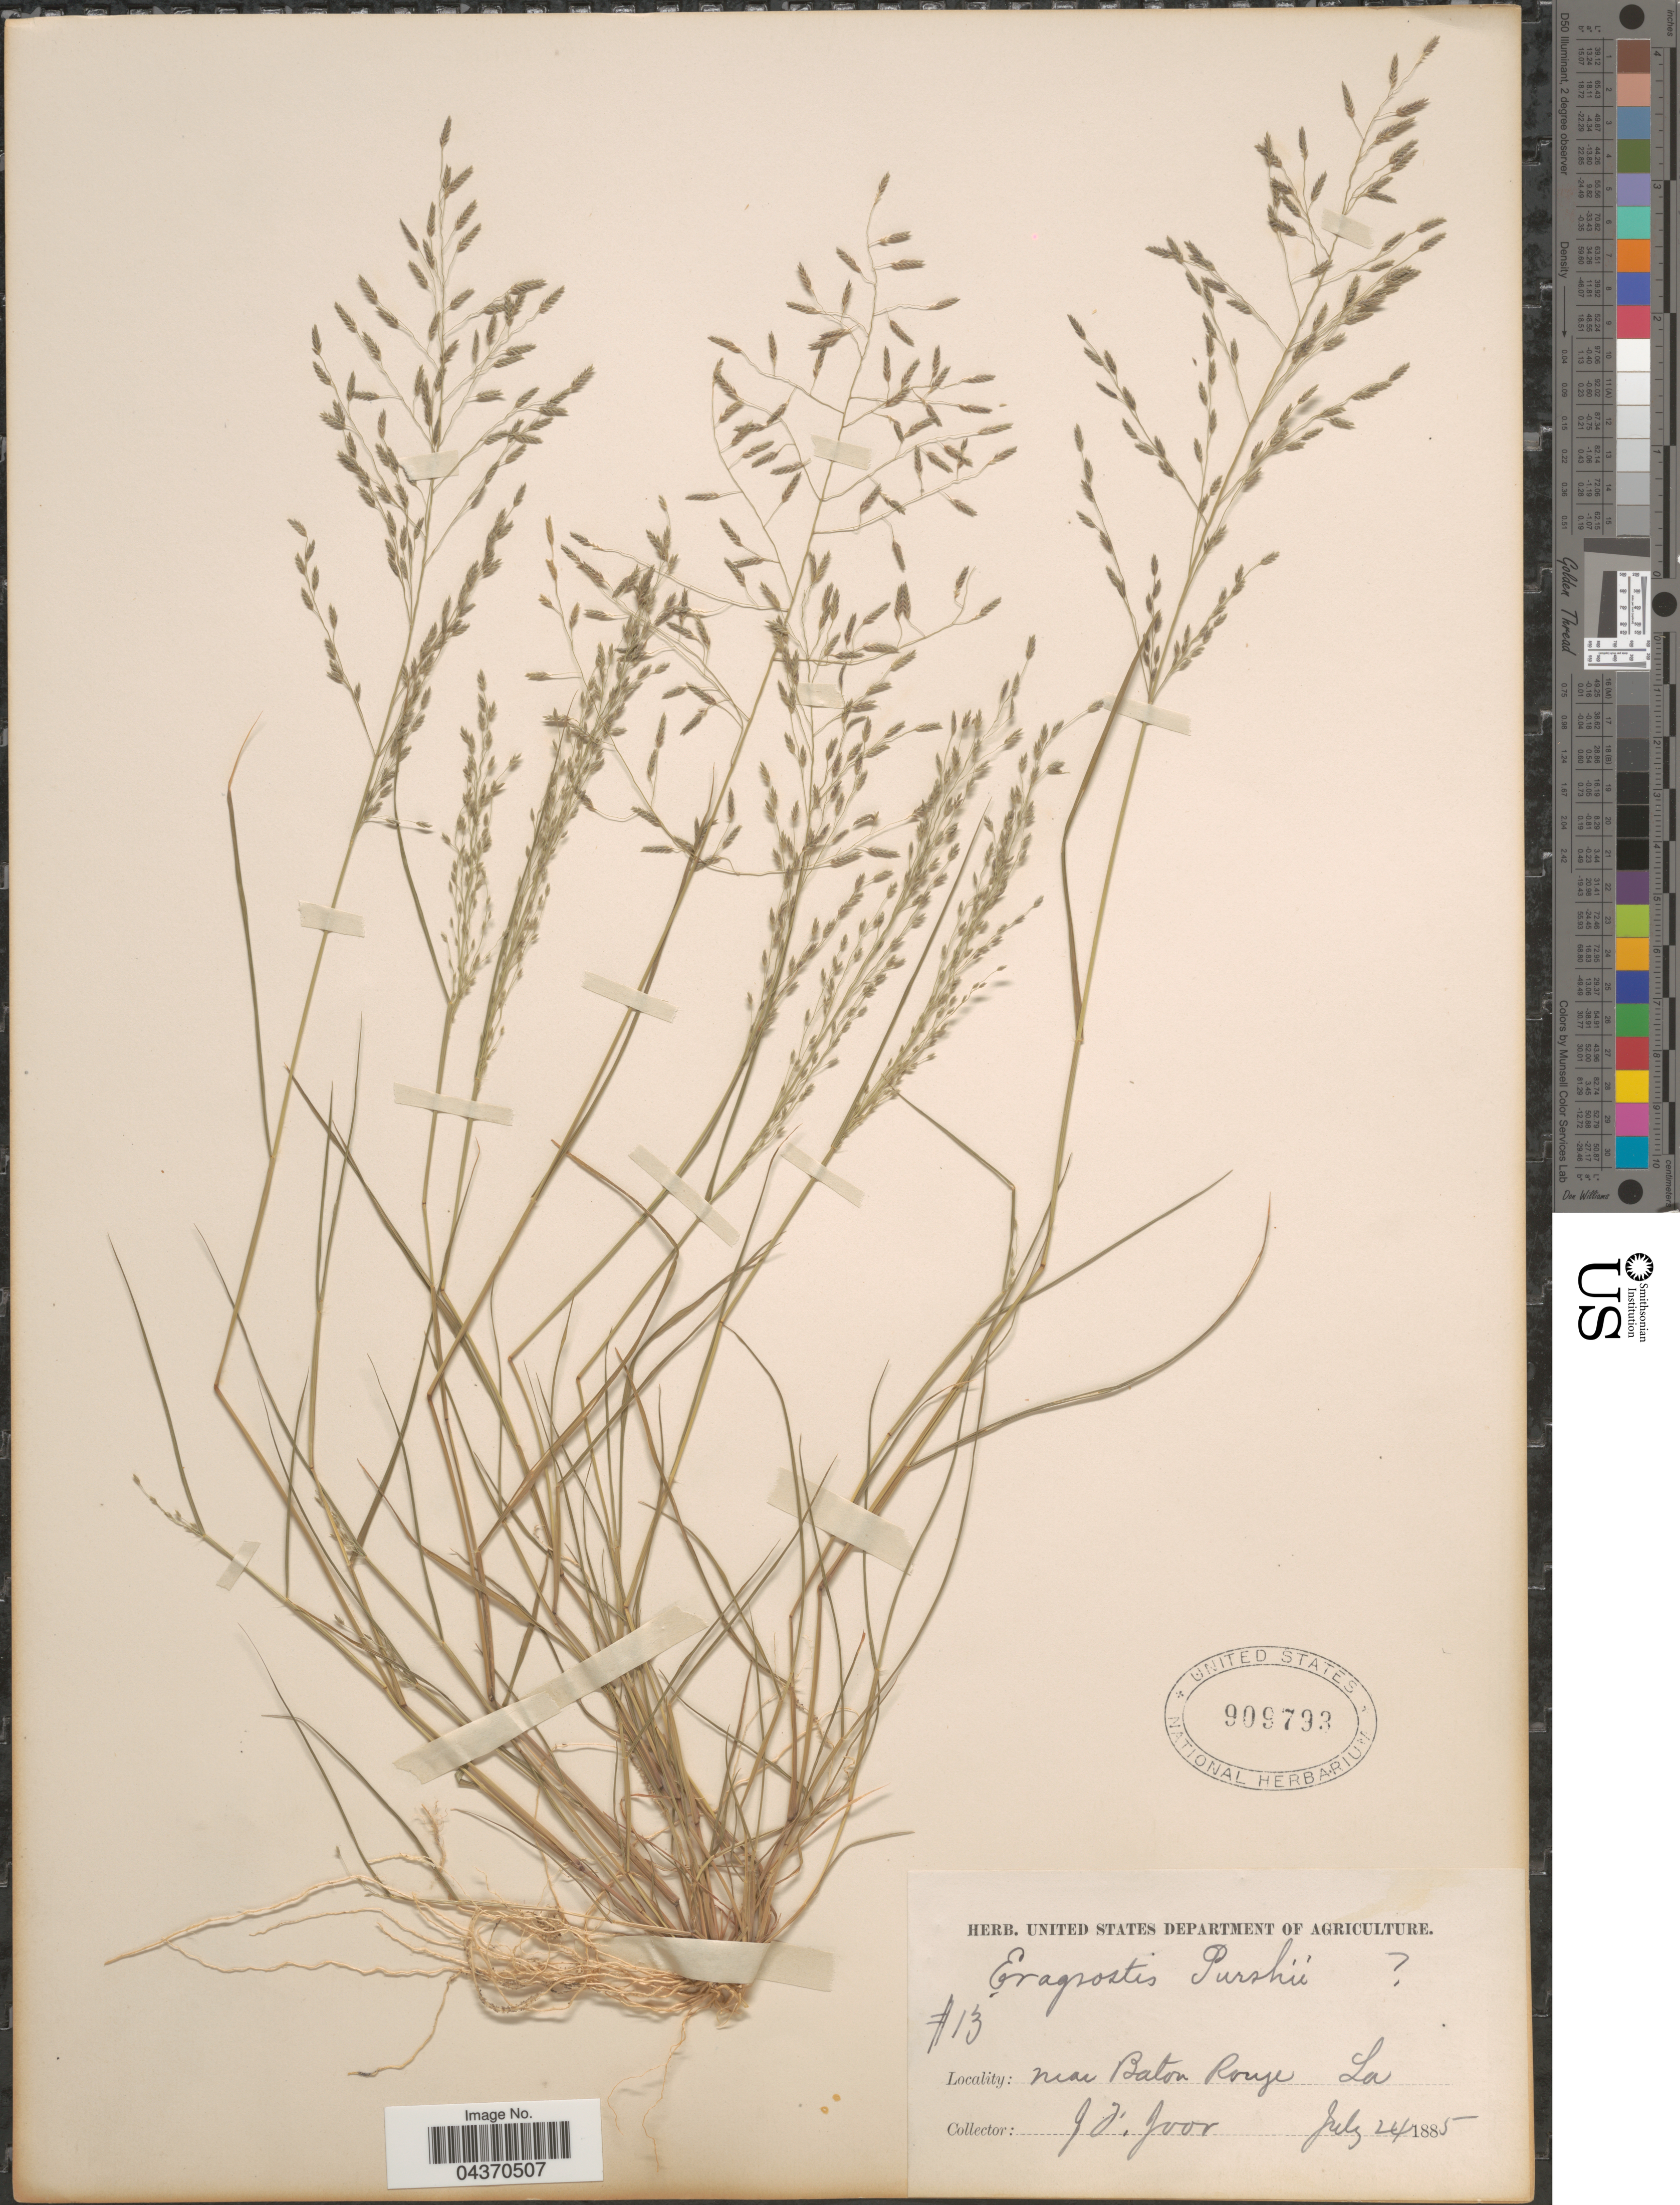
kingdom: Plantae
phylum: Tracheophyta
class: Liliopsida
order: Poales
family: Poaceae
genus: Eragrostis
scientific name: Eragrostis pectinacea var. miserrima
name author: (E. Fourn.) Reeder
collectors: J. T. Joor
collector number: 13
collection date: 1885-07-24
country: United States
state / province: Louisiana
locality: Near Baton Rouge.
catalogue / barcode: US 909793